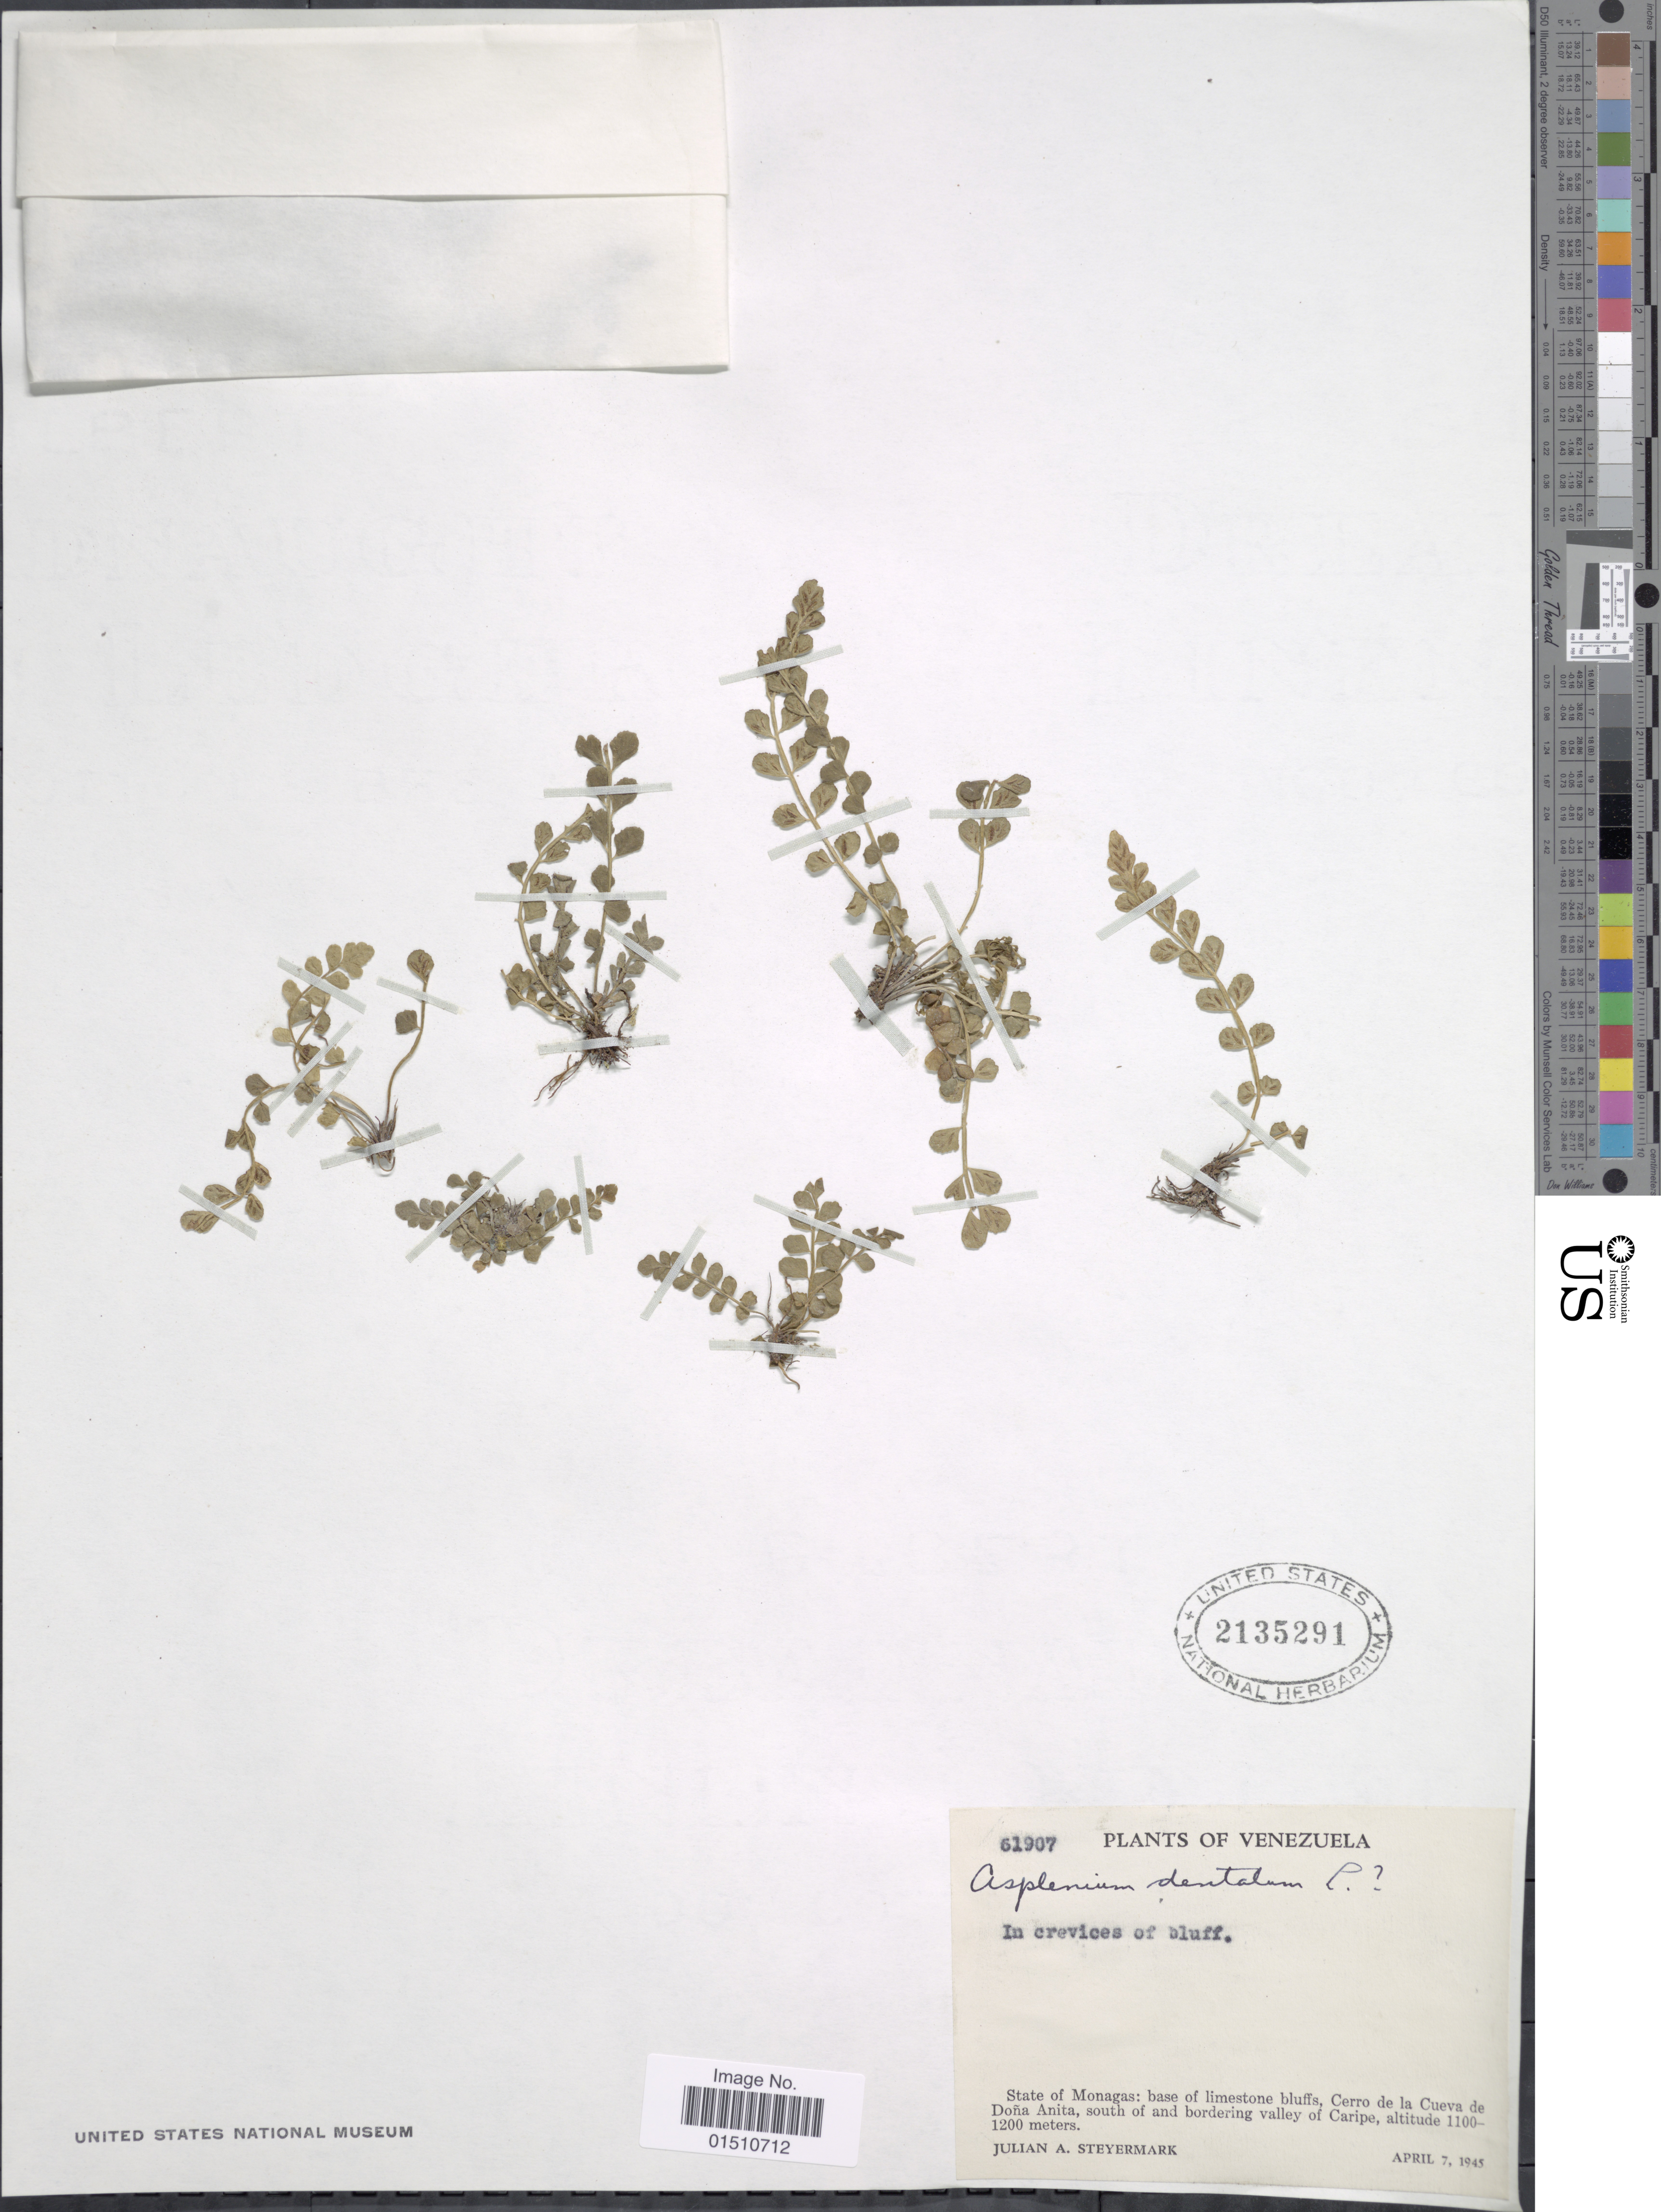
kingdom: Plantae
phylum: Tracheophyta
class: Polypodiopsida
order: Polypodiales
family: Aspleniaceae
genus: Asplenium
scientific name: Asplenium dentatum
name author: L.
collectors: J. Steyermark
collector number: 61907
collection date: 1945-04-07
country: Venezuela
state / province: Monagas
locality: Venezuela, base of limestone bluffs, Cerro de la Cueva de Dona Anita, south of and bordering valley of Caripe.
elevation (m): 1100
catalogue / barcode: US 2135291